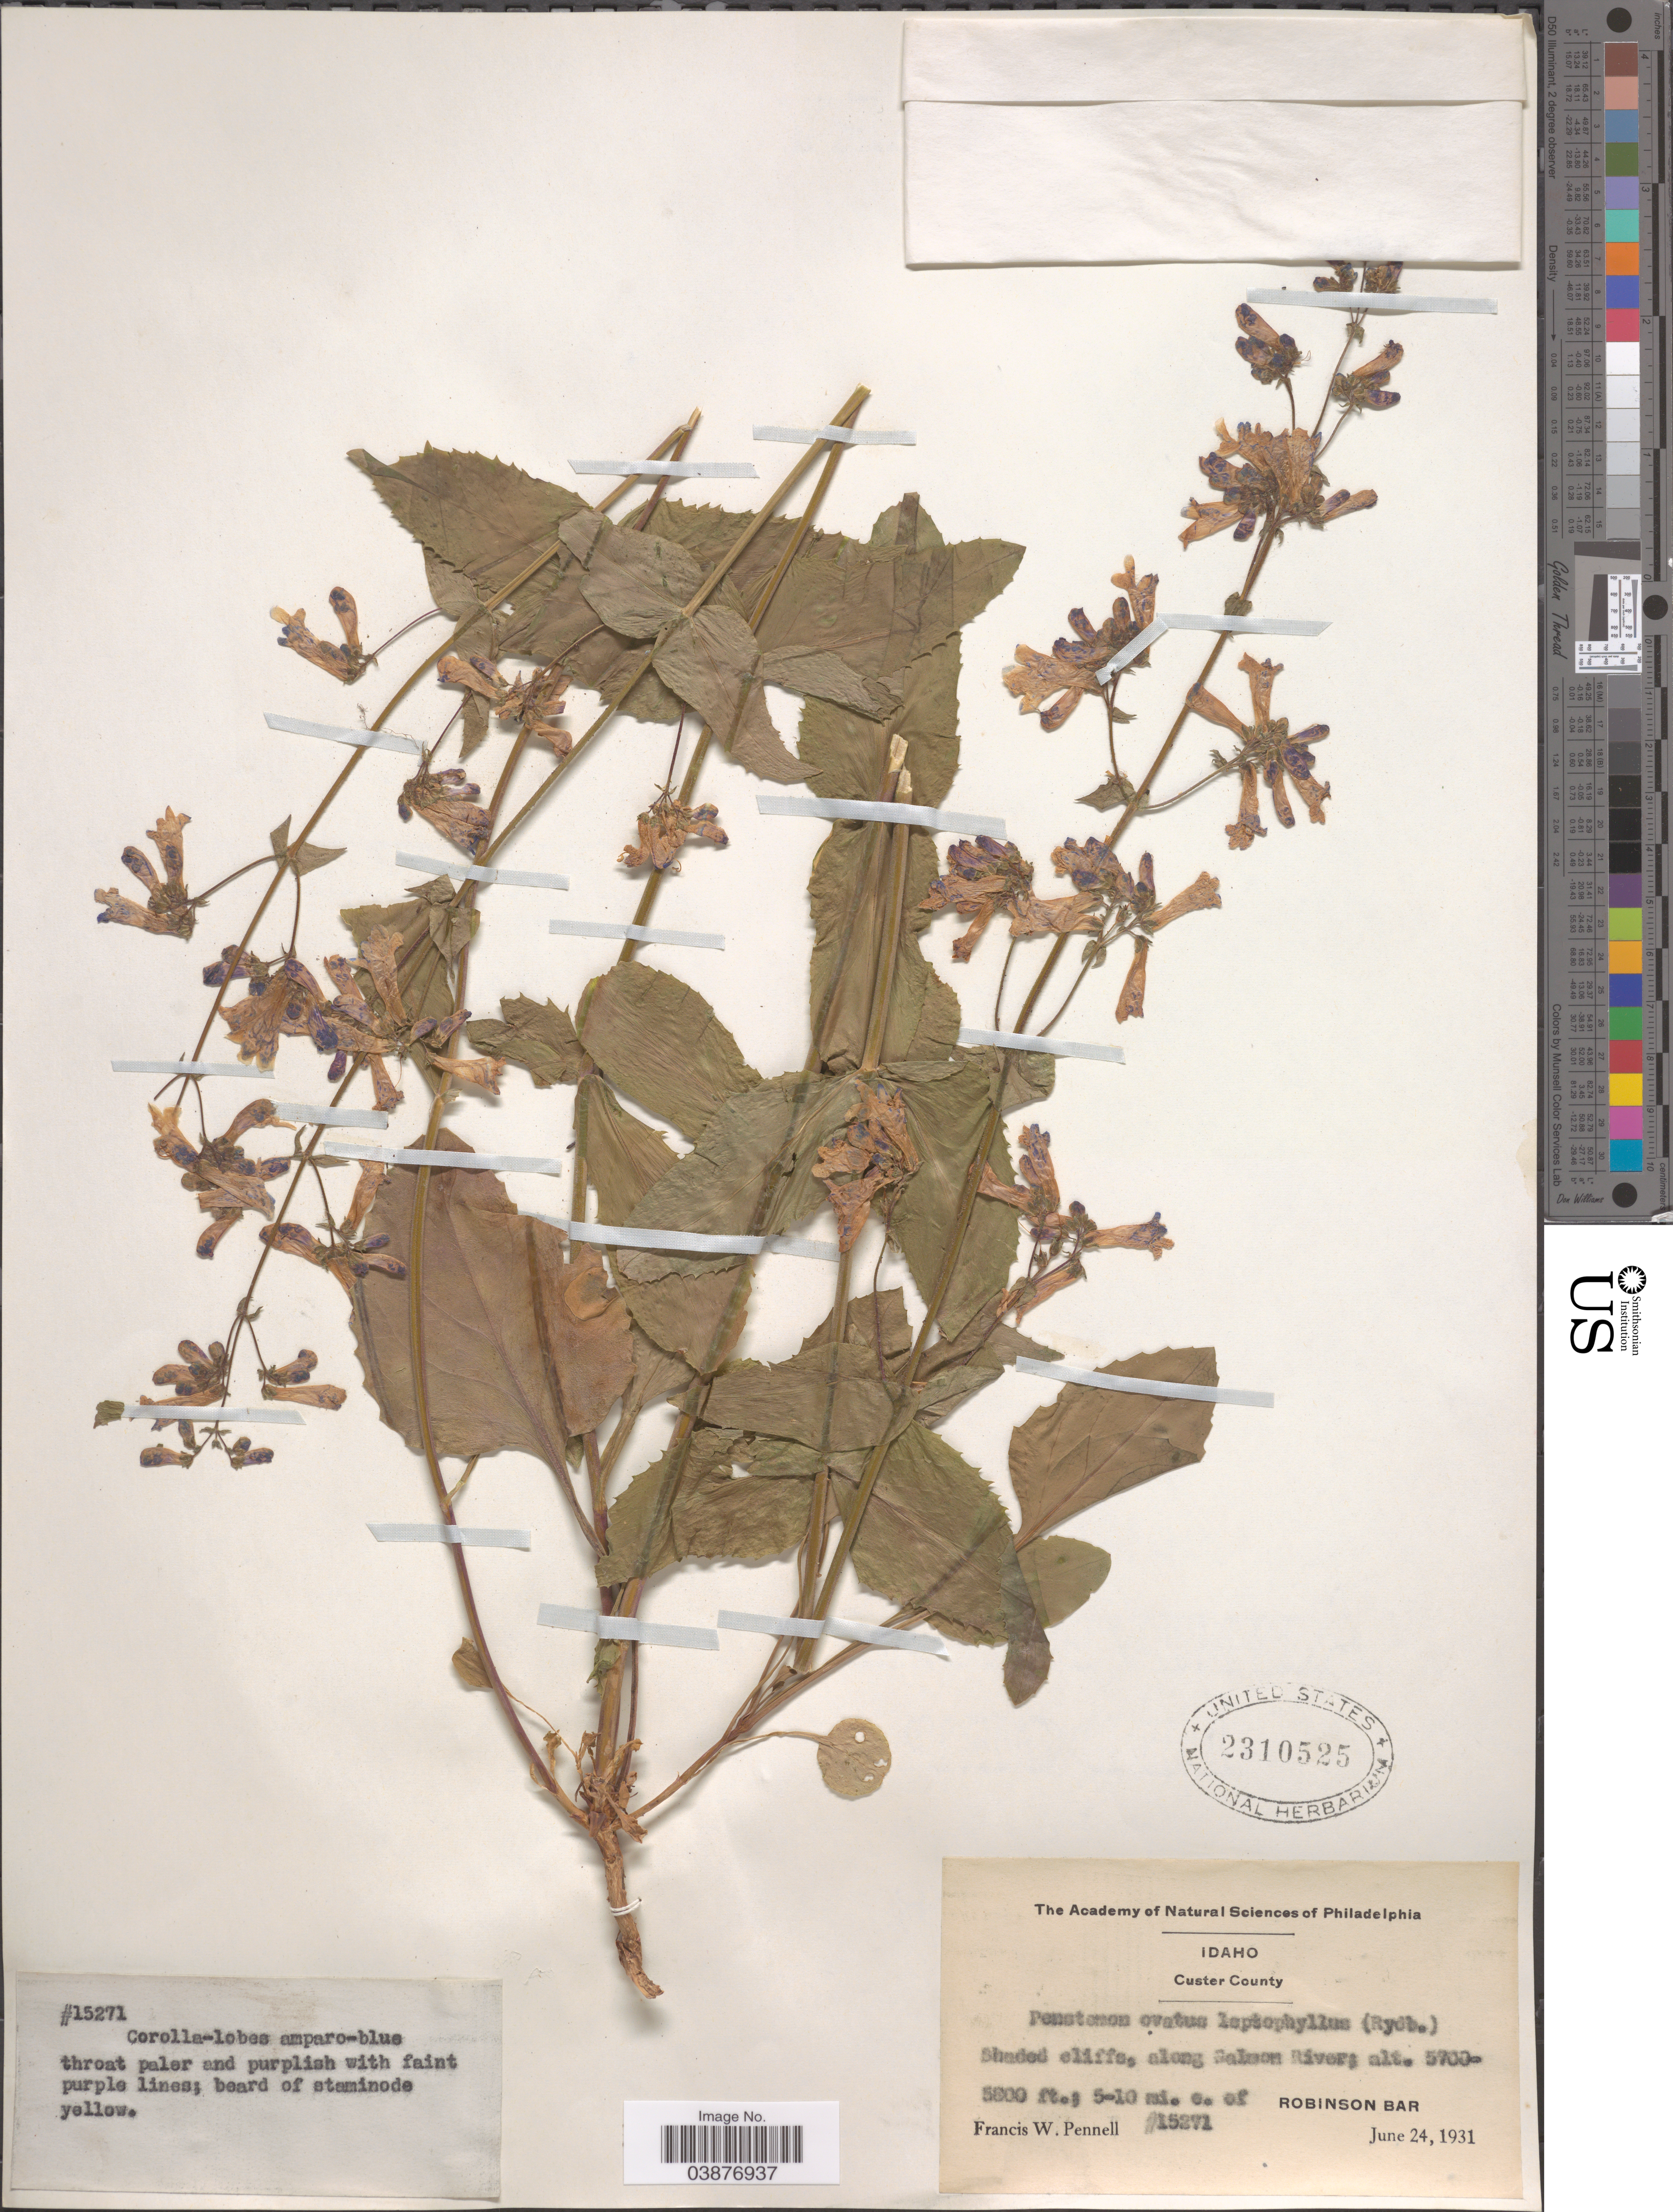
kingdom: Plantae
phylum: Tracheophyta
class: Magnoliopsida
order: Lamiales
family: Plantaginaceae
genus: Penstemon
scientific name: Penstemon ovatus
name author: Douglas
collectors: F. W. Pennell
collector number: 15271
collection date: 1931-06-24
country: United States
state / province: Idaho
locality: Custer County. Along Salmon River; 5-10 mi. e. of Robinson Bar.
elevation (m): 1737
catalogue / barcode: US 2310525